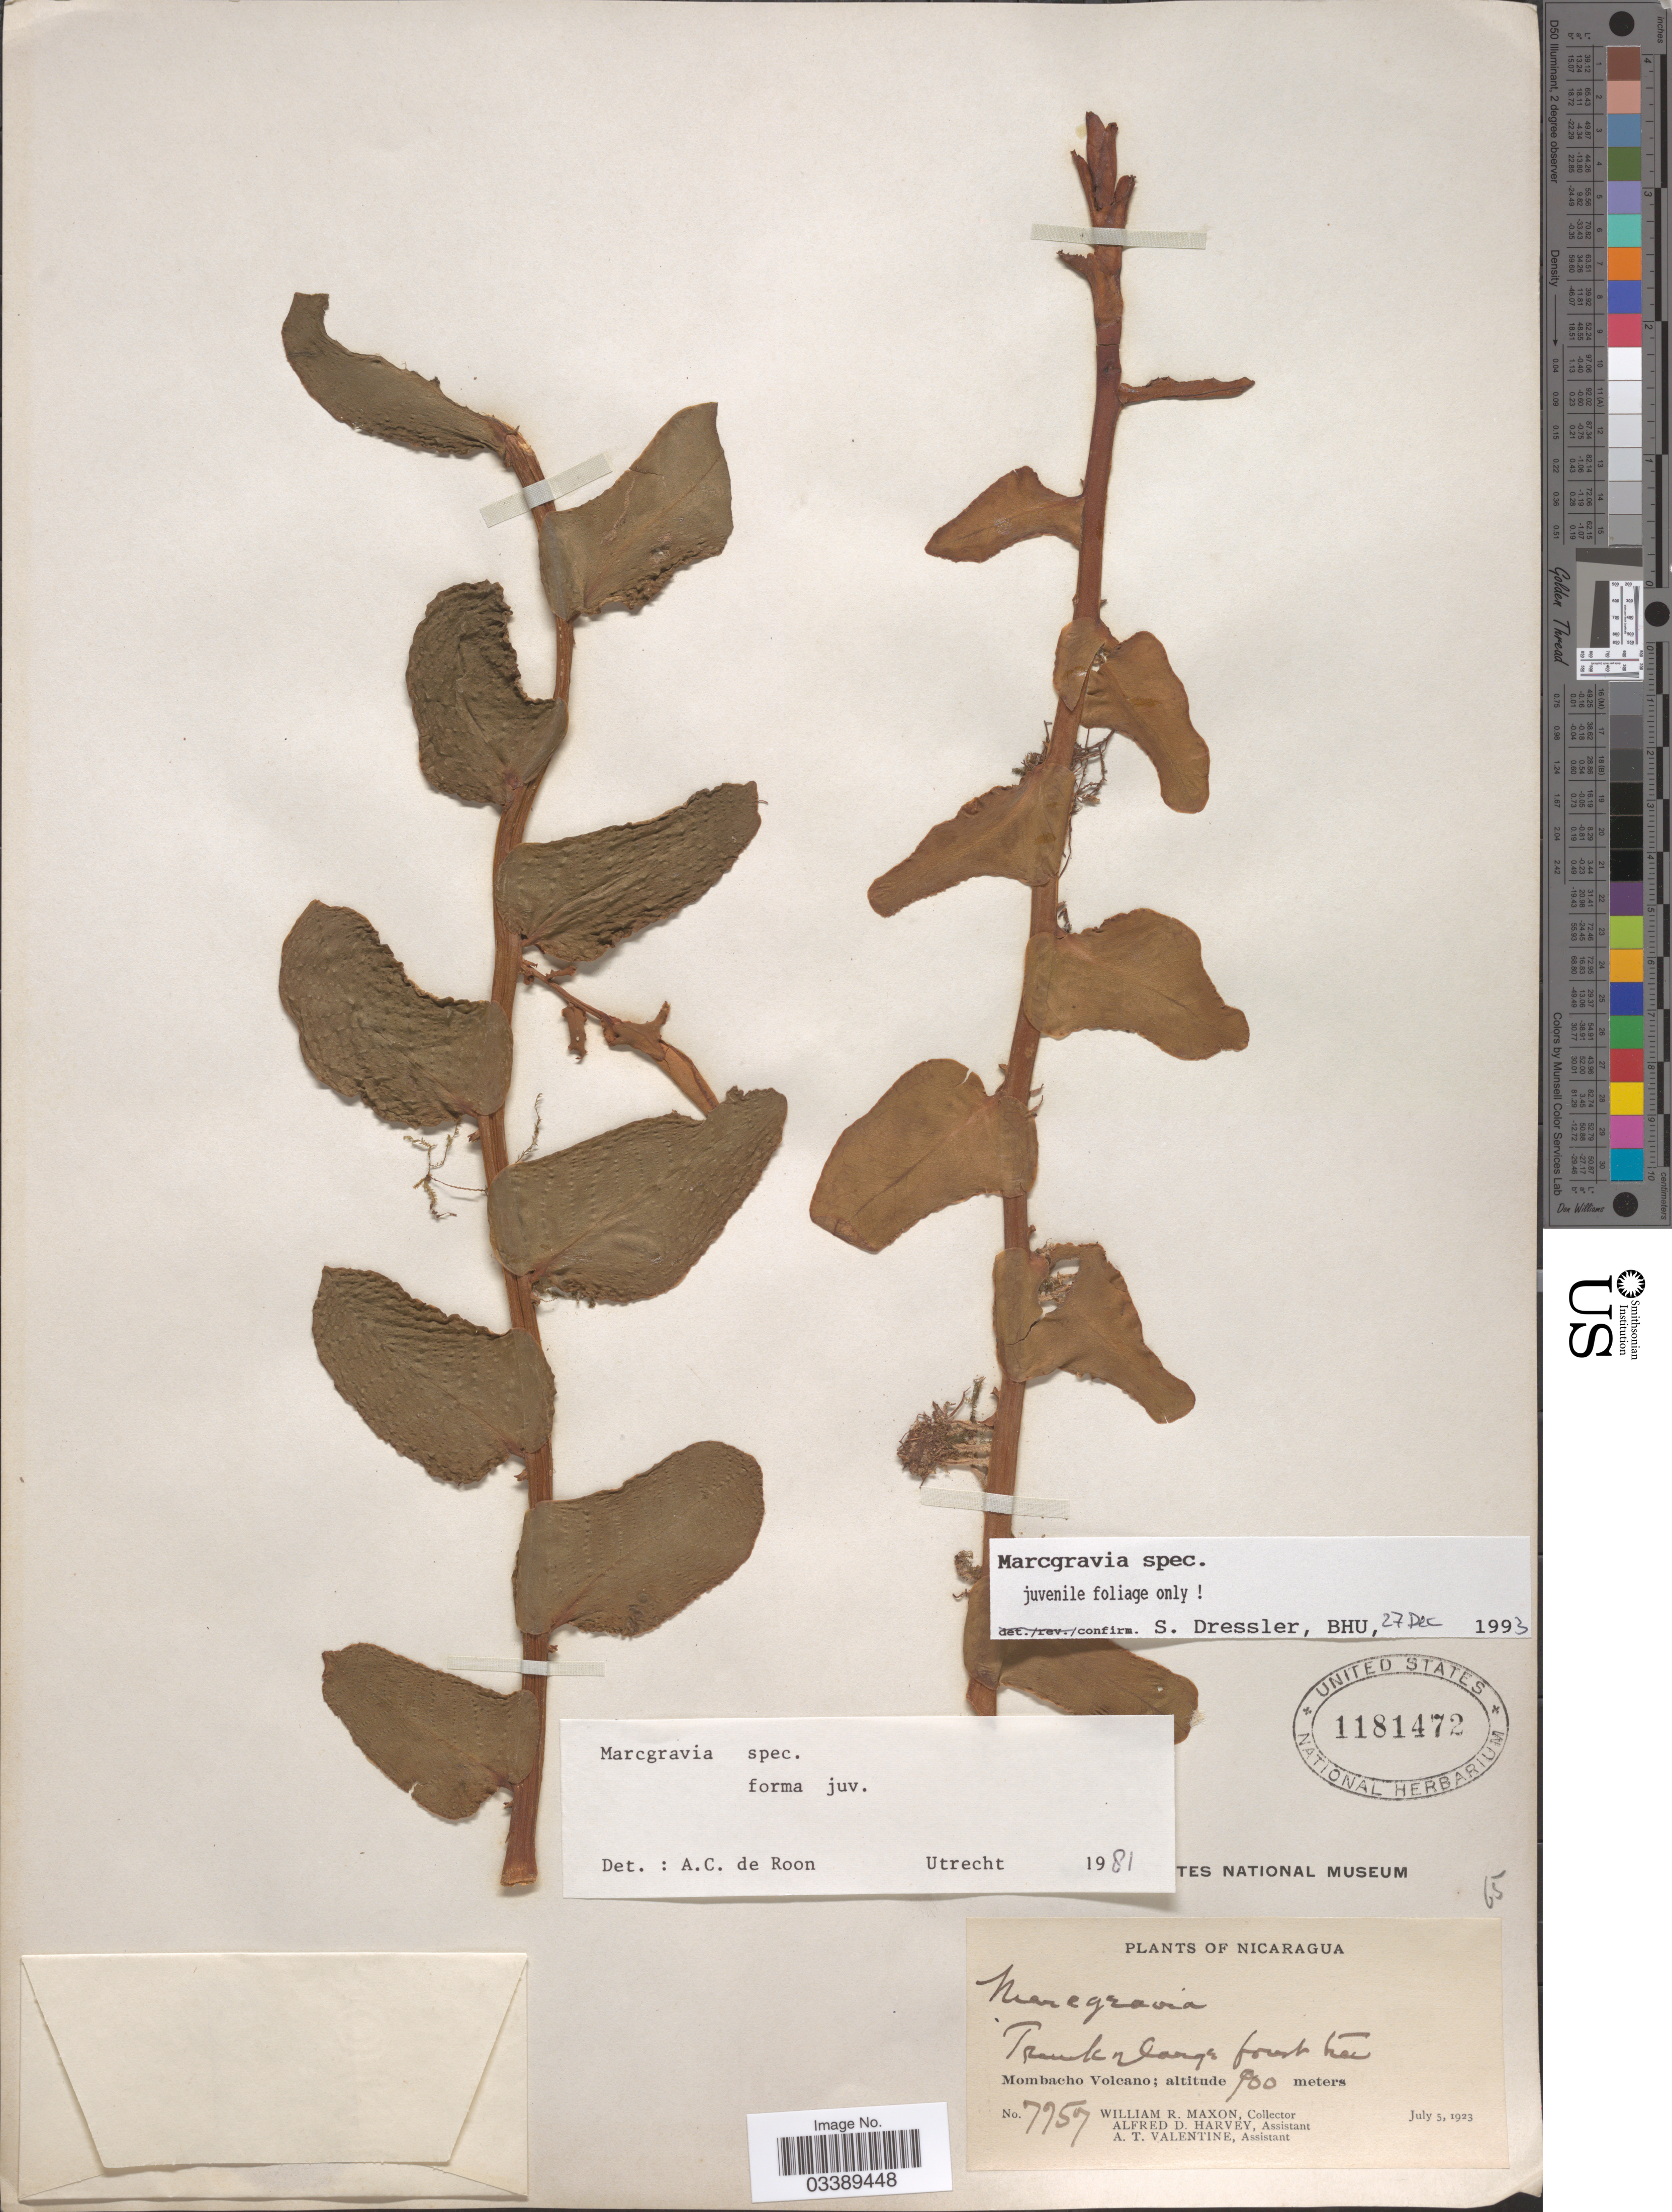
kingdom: Plantae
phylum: Tracheophyta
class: Magnoliopsida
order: Ericales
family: Marcgraviaceae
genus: Marcgravia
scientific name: Marcgravia sp.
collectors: W. R. Maxon, A. D. Harvey & A. Valentine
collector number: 7757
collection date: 1923-07-05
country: Nicaragua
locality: Mombacho Volcano.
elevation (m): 900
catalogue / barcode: US 1181472